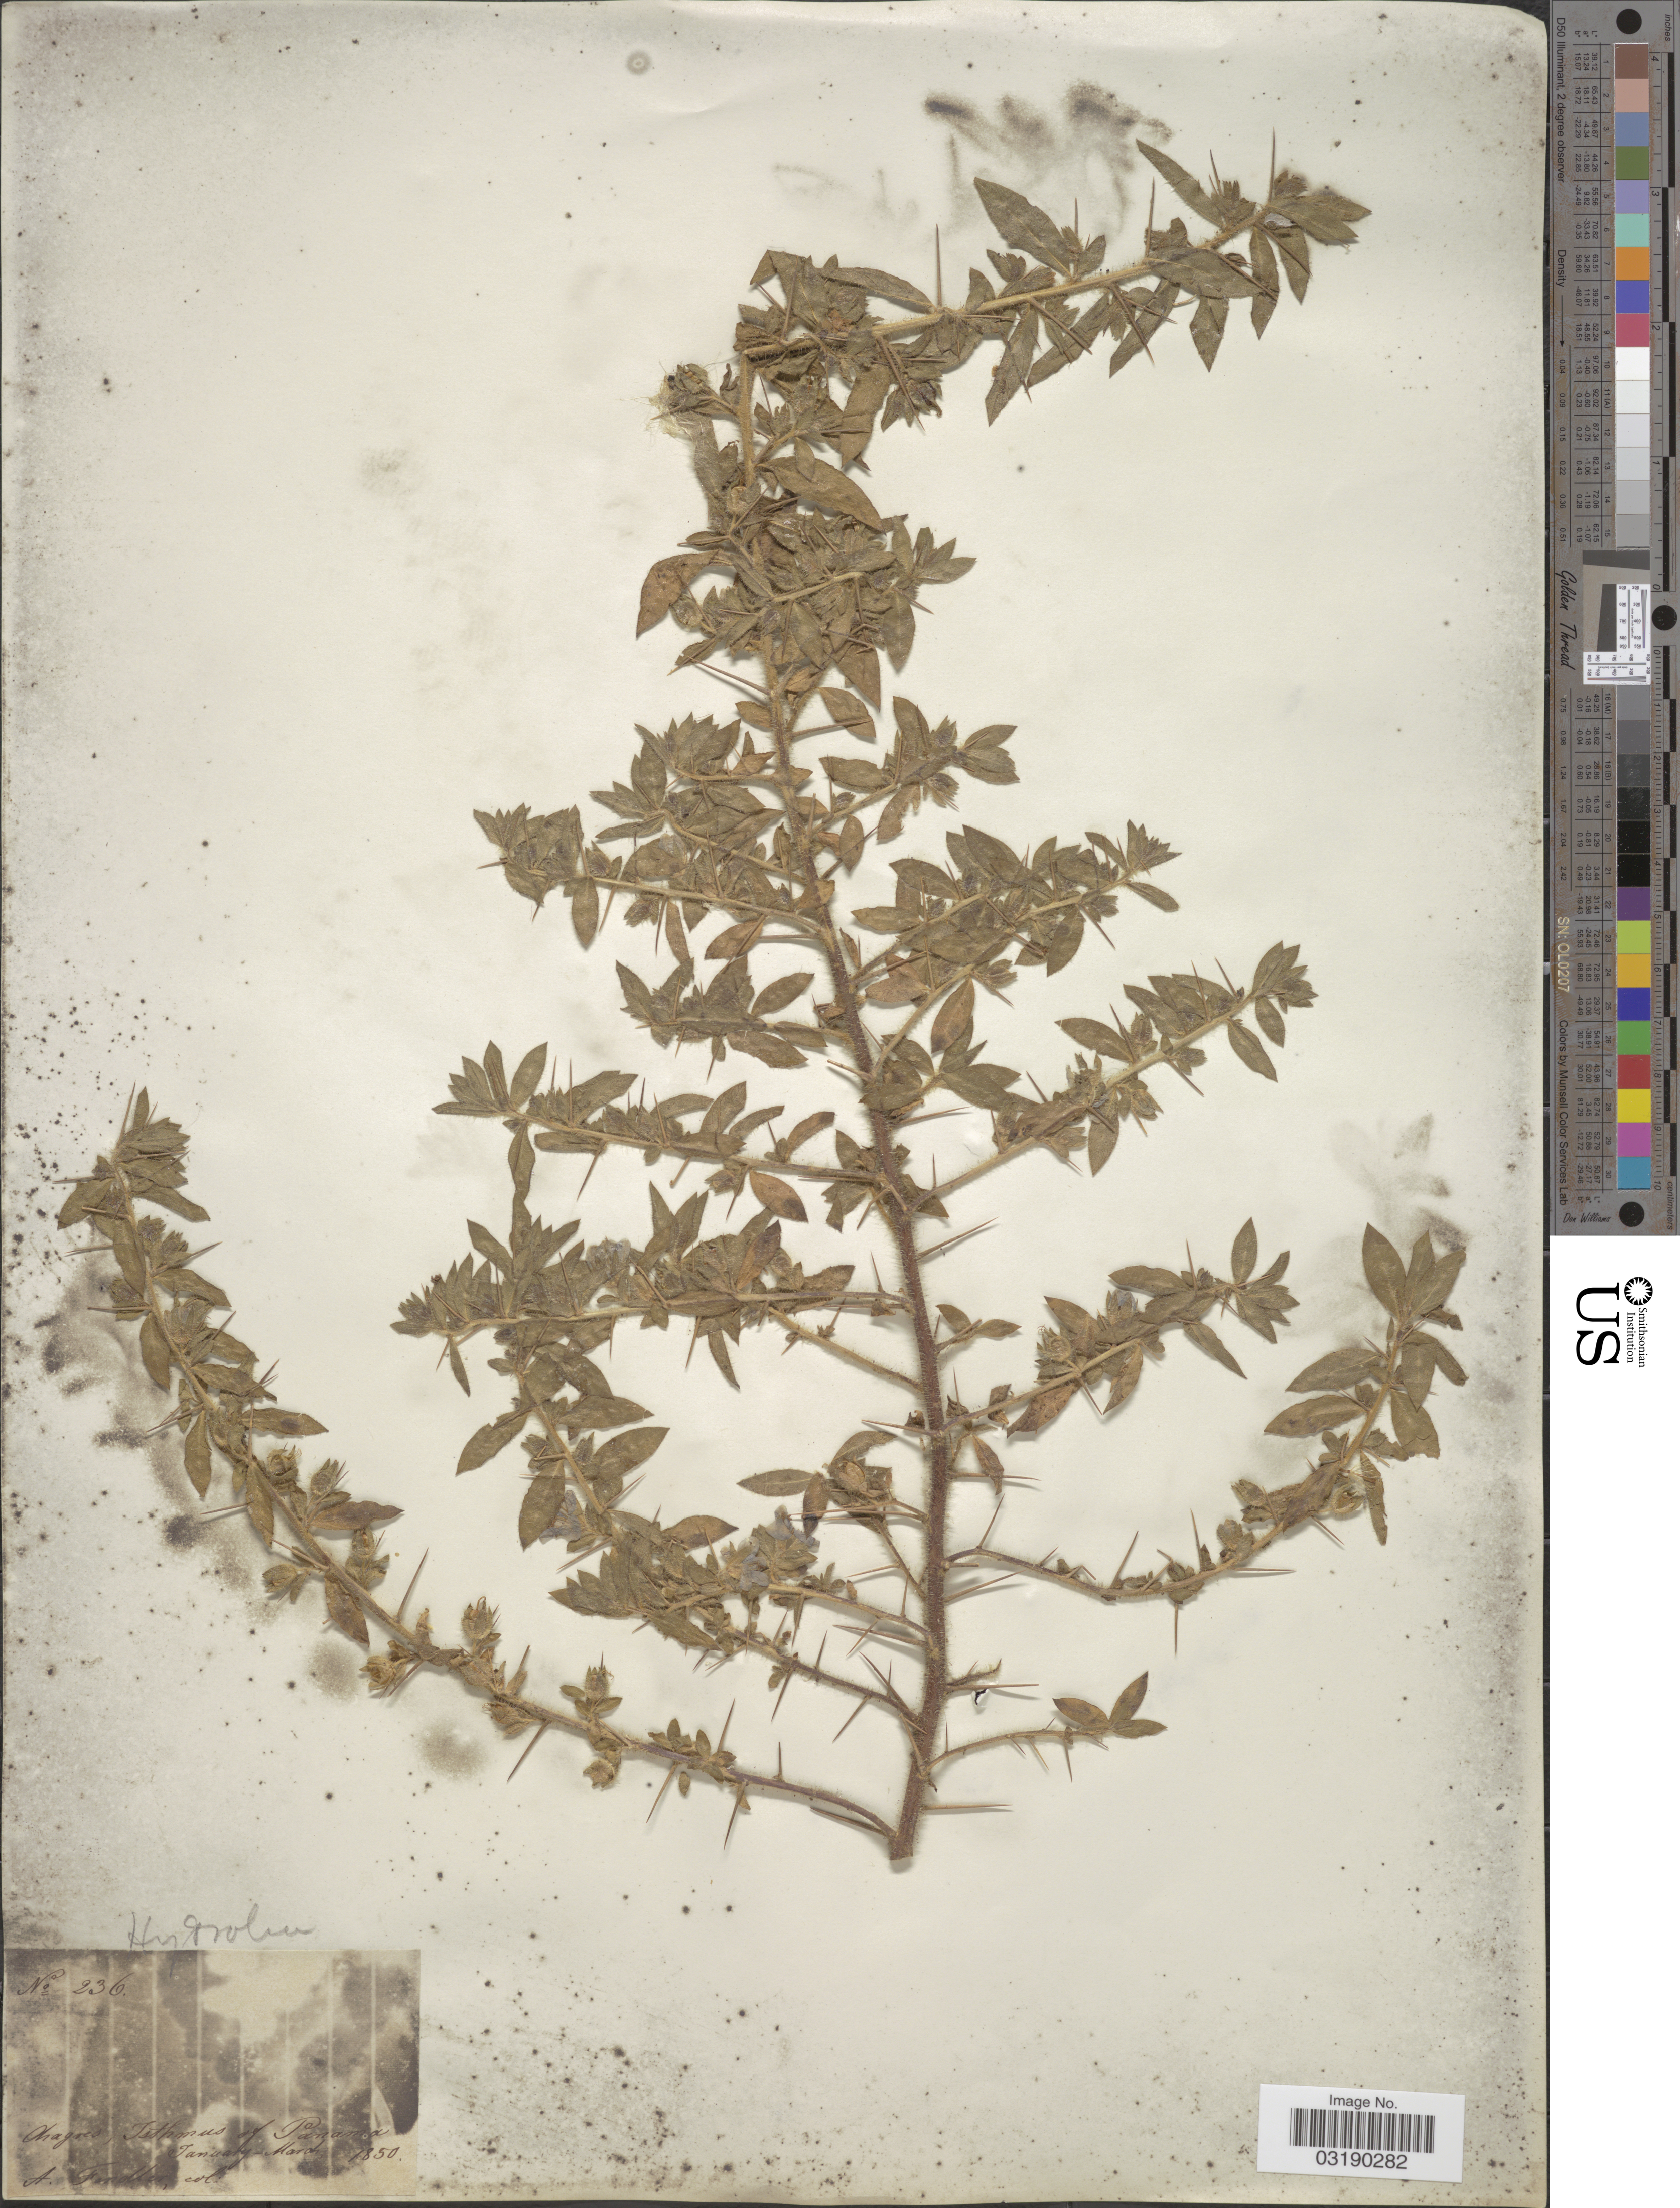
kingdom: Plantae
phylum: Tracheophyta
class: Magnoliopsida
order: Solanales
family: Hydroleaceae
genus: Hydrolea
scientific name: Hydrolea spinosa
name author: L.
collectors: A. Fendler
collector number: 236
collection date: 1850-01/1850-03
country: Panama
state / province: Panamá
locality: Chagres, Isthmus of Panama.